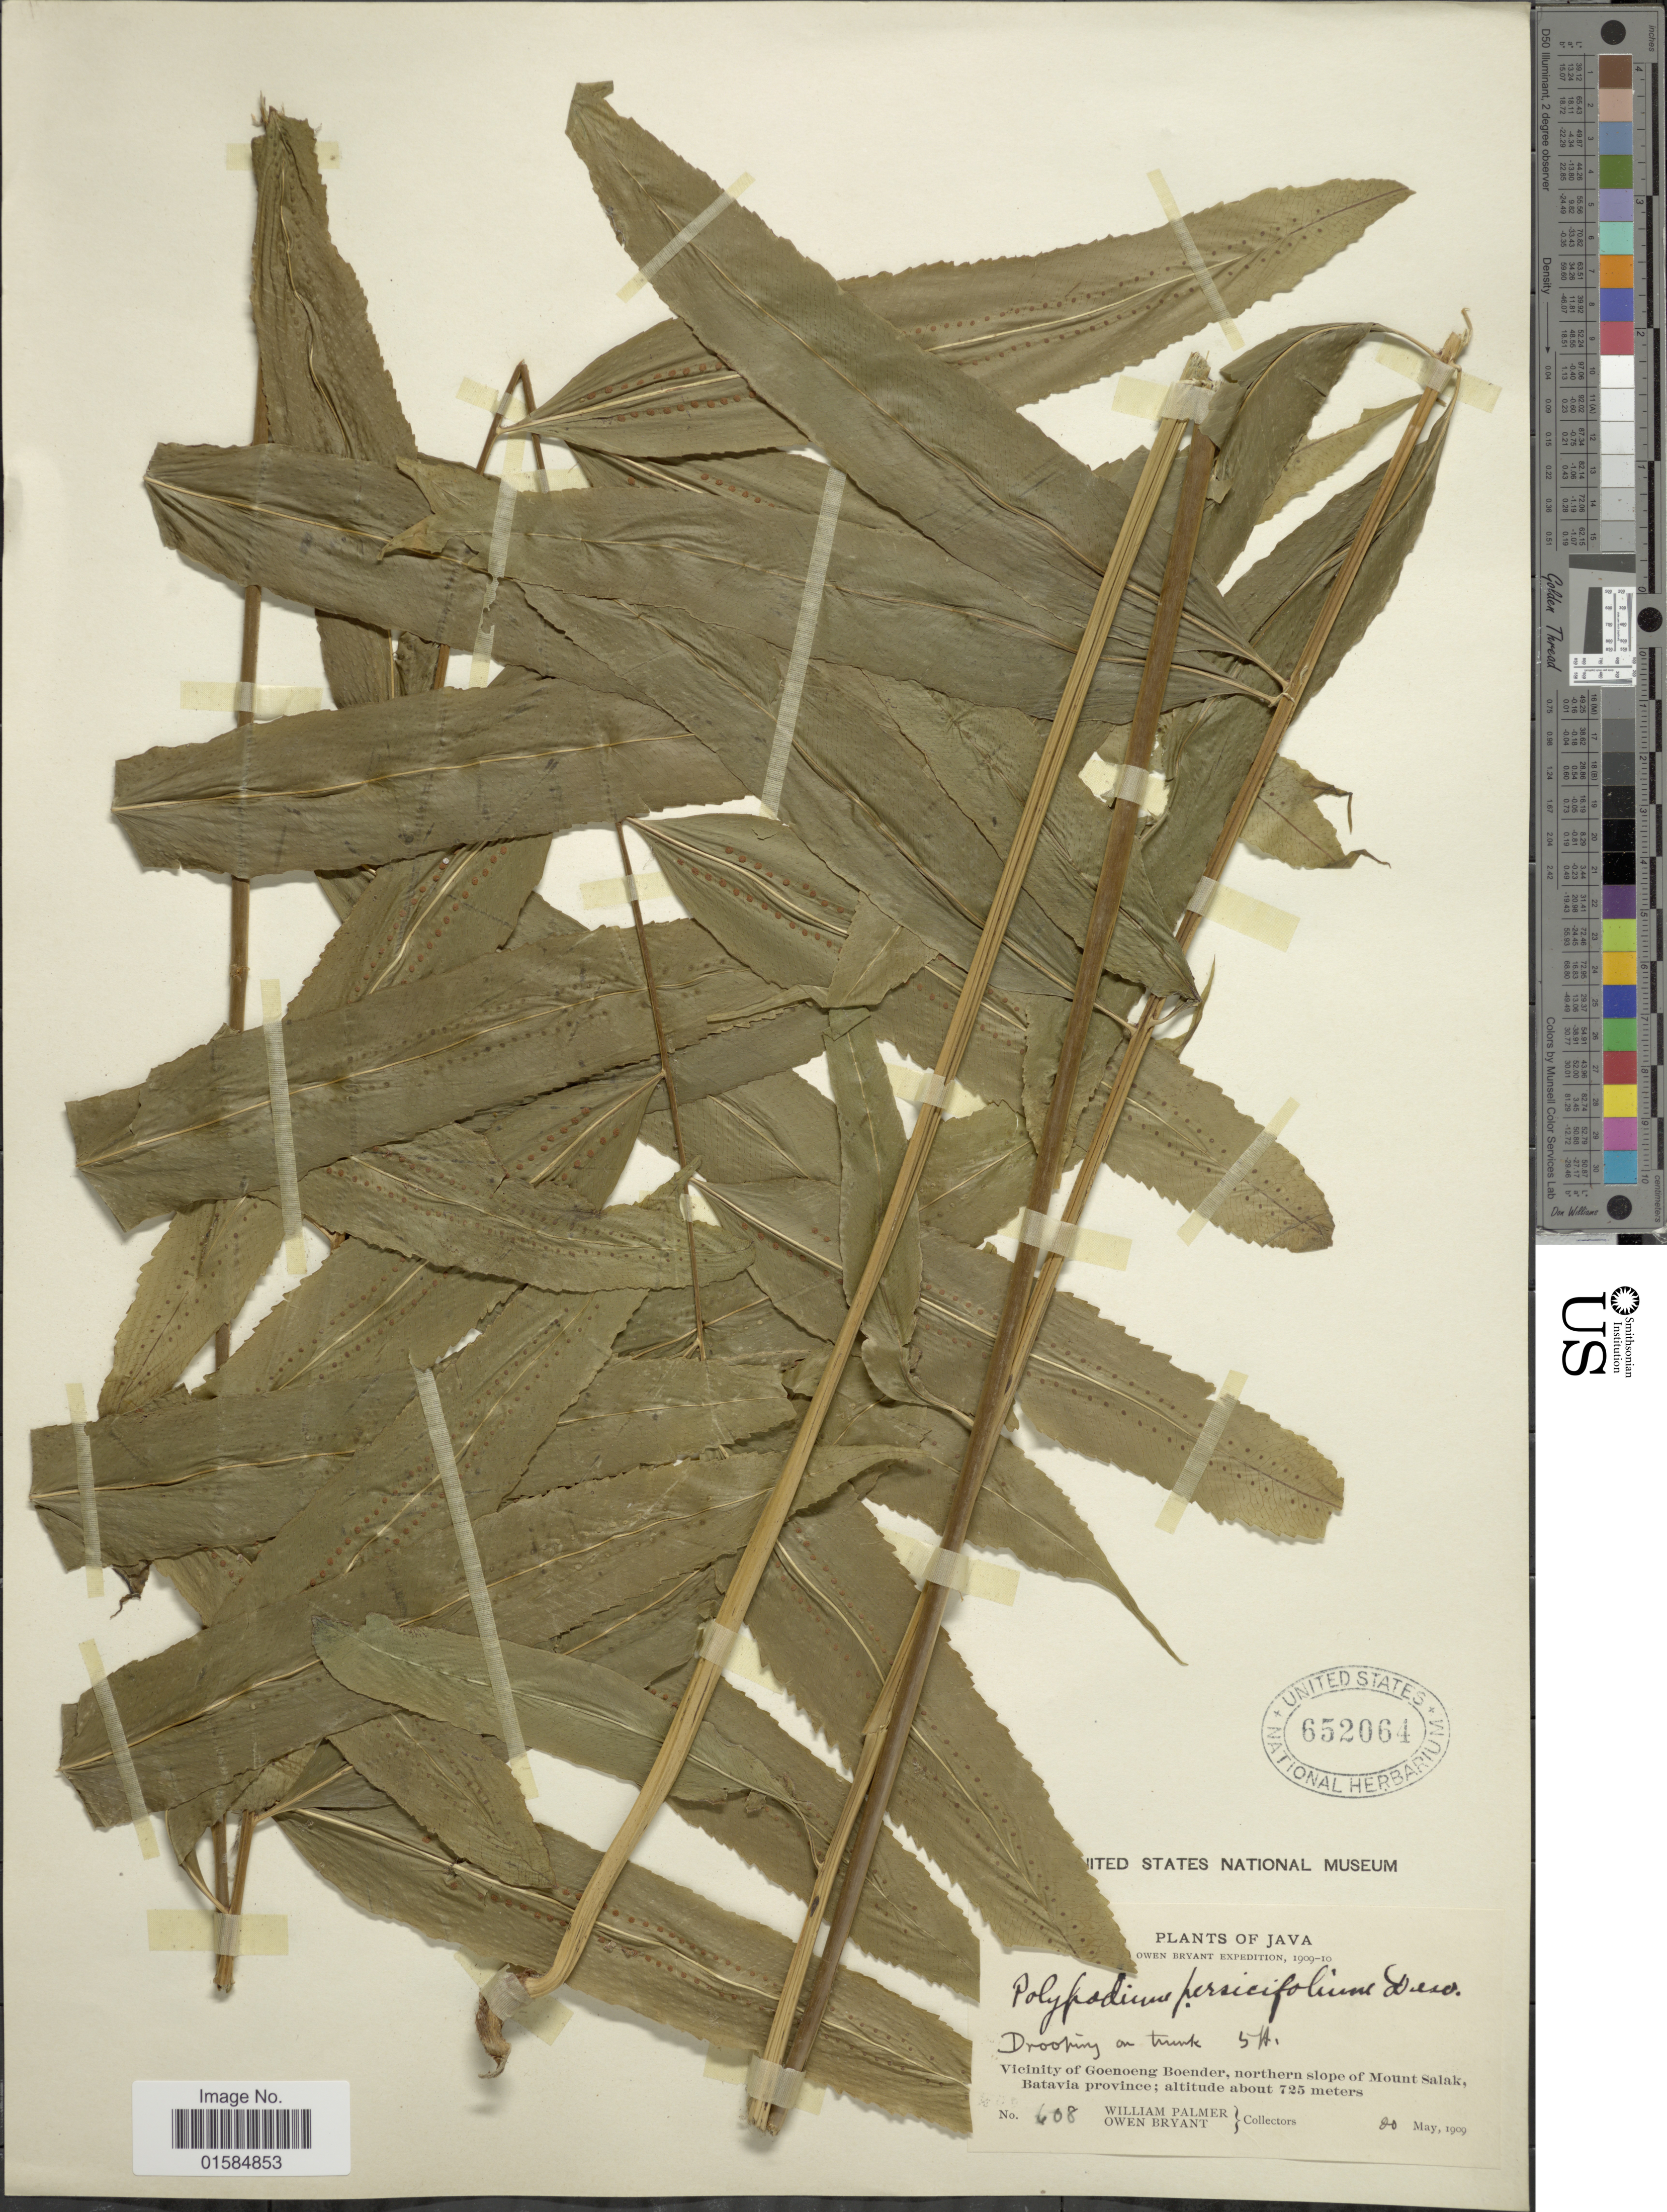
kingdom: Plantae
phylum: Tracheophyta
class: Polypodiopsida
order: Polypodiales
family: Polypodiaceae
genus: Goniophlebium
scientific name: Goniophlebium persicifolium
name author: (Desv.) Bedd.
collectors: W. Palmer & O. Bryant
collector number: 608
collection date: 1909-05-20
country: Indonesia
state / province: Java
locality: Vicinity of Goenoeng Boender, northern slope of Mount Salak, Batavia Province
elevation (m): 725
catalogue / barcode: US 652064